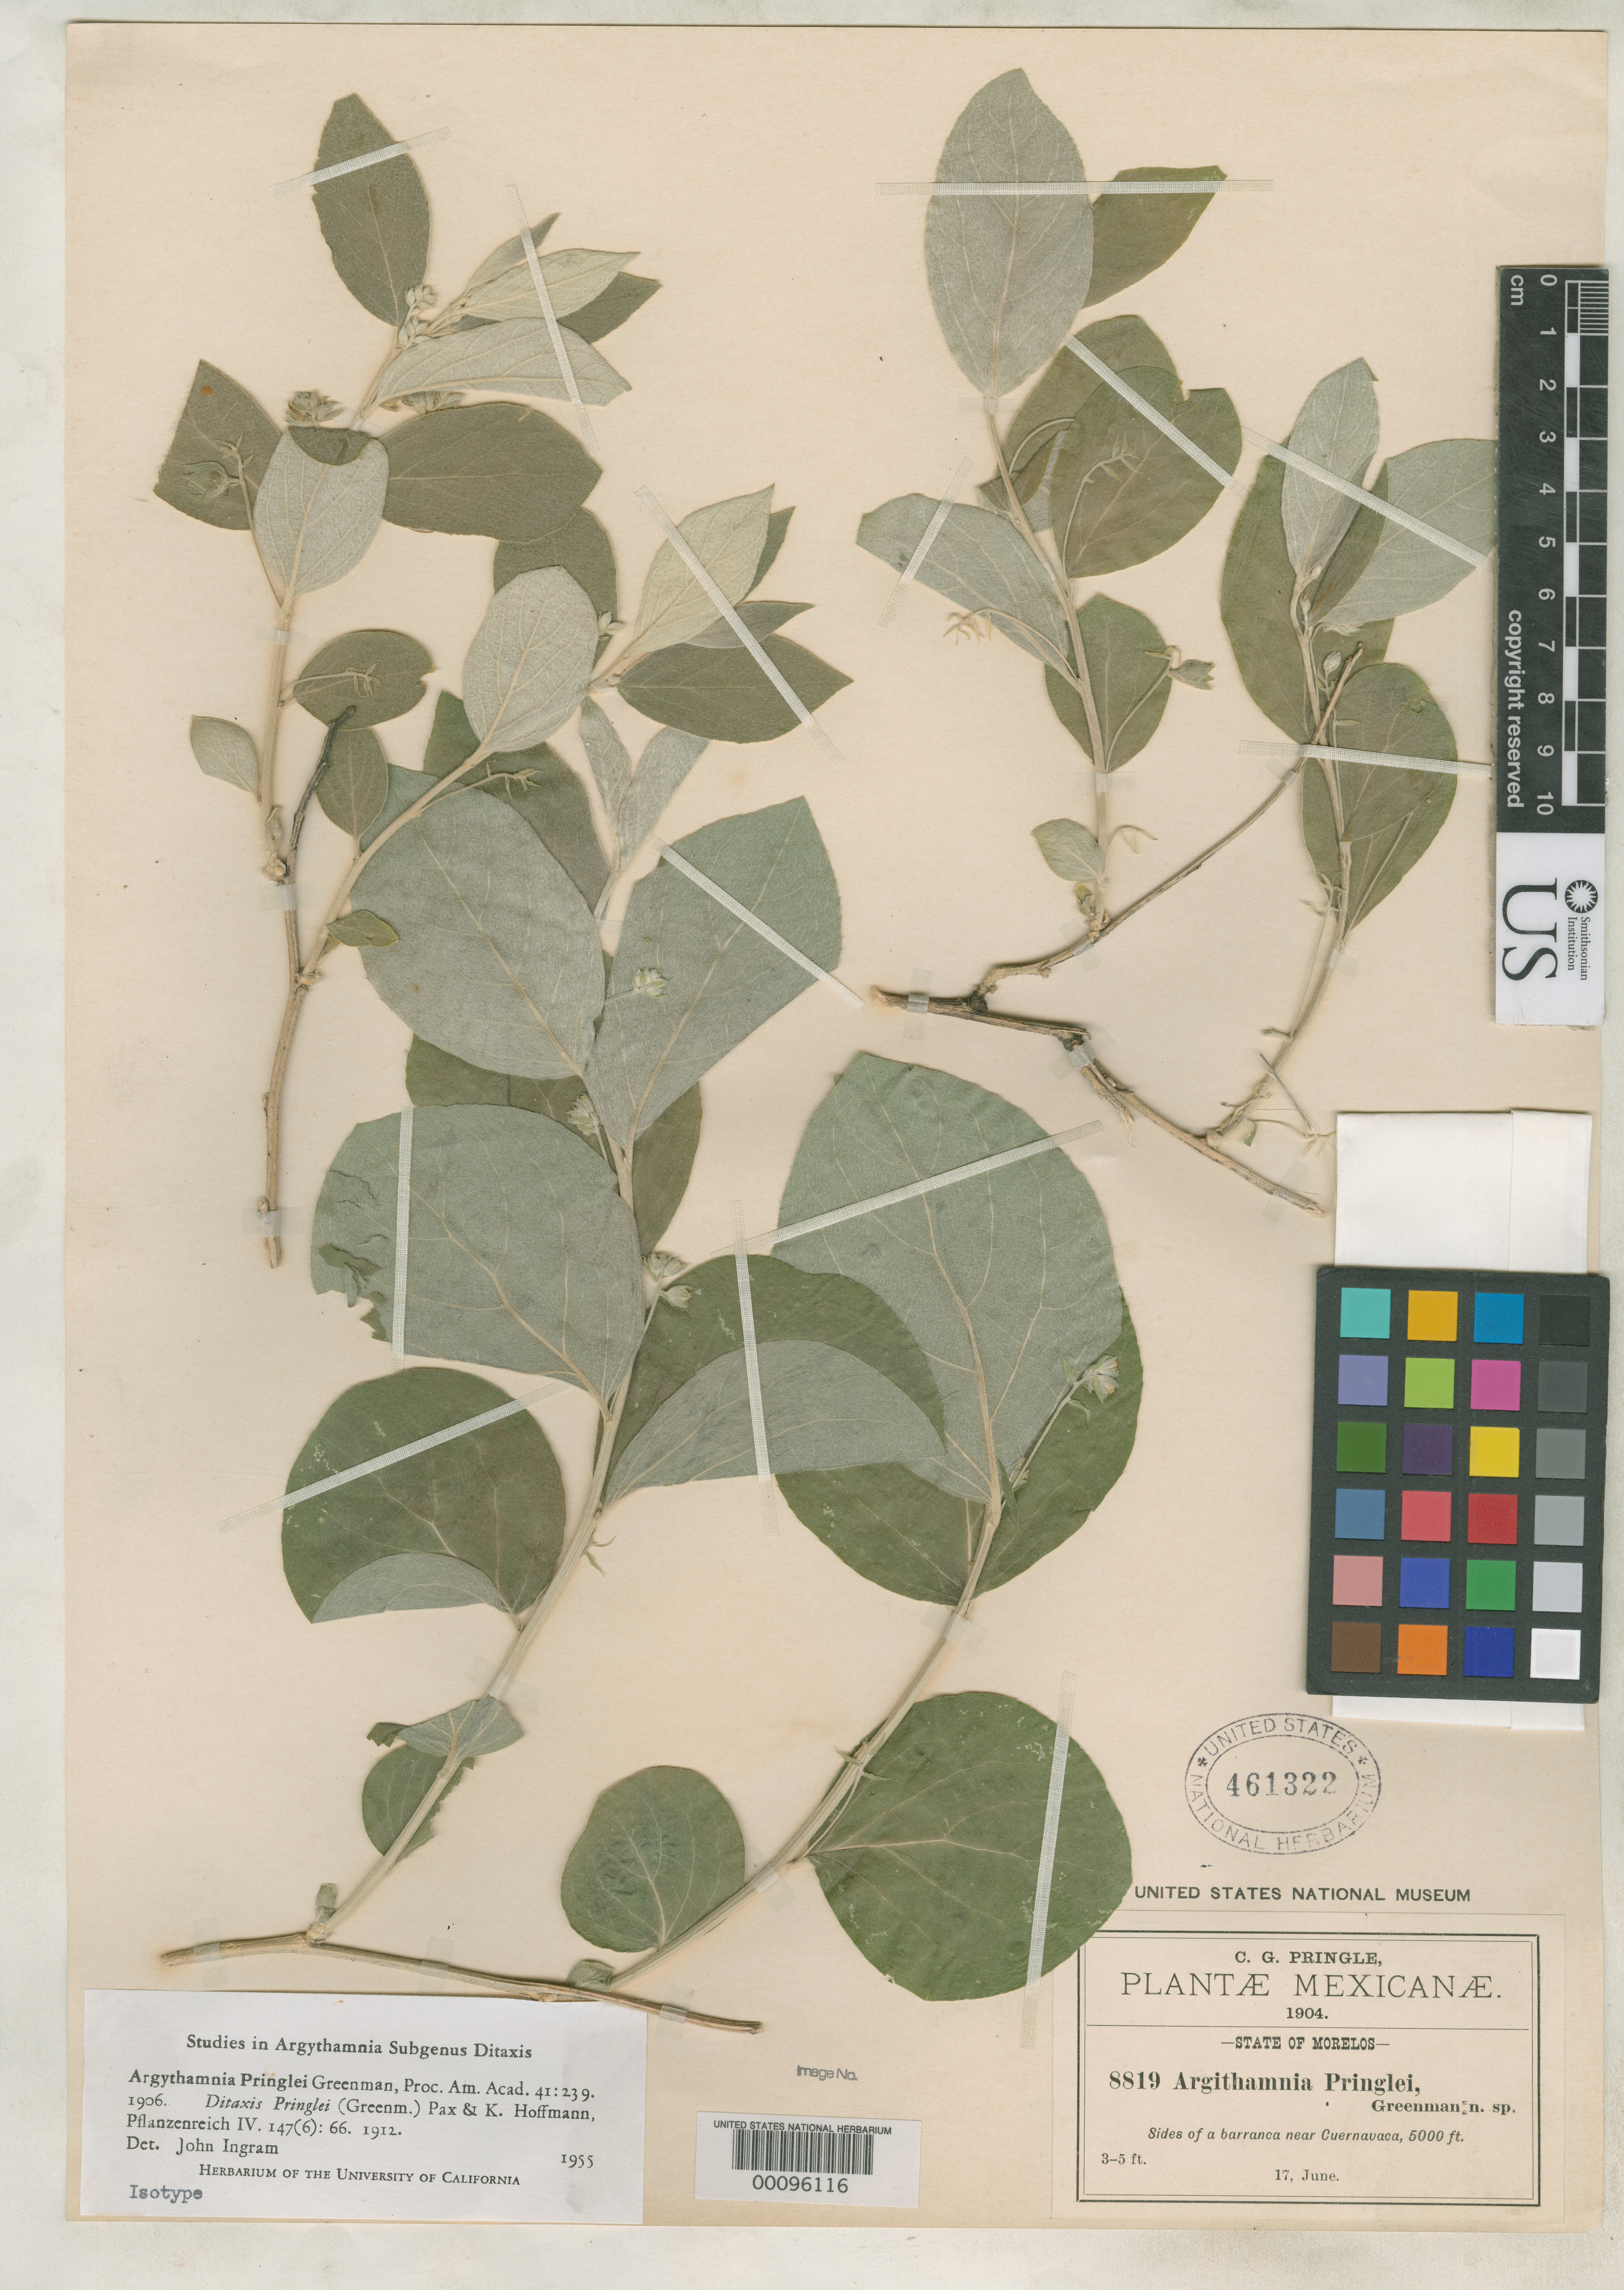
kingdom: Plantae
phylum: Tracheophyta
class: Magnoliopsida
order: Malpighiales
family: Euphorbiaceae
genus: Argythamnia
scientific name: Argythamnia pringlei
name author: Greenm.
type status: Isotype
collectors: C. G. Pringle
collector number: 8819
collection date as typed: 17 Jun 1904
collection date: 1904-06-17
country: Mexico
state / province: Morelos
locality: Near Cuernavaca.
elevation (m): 1525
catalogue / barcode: US 461322